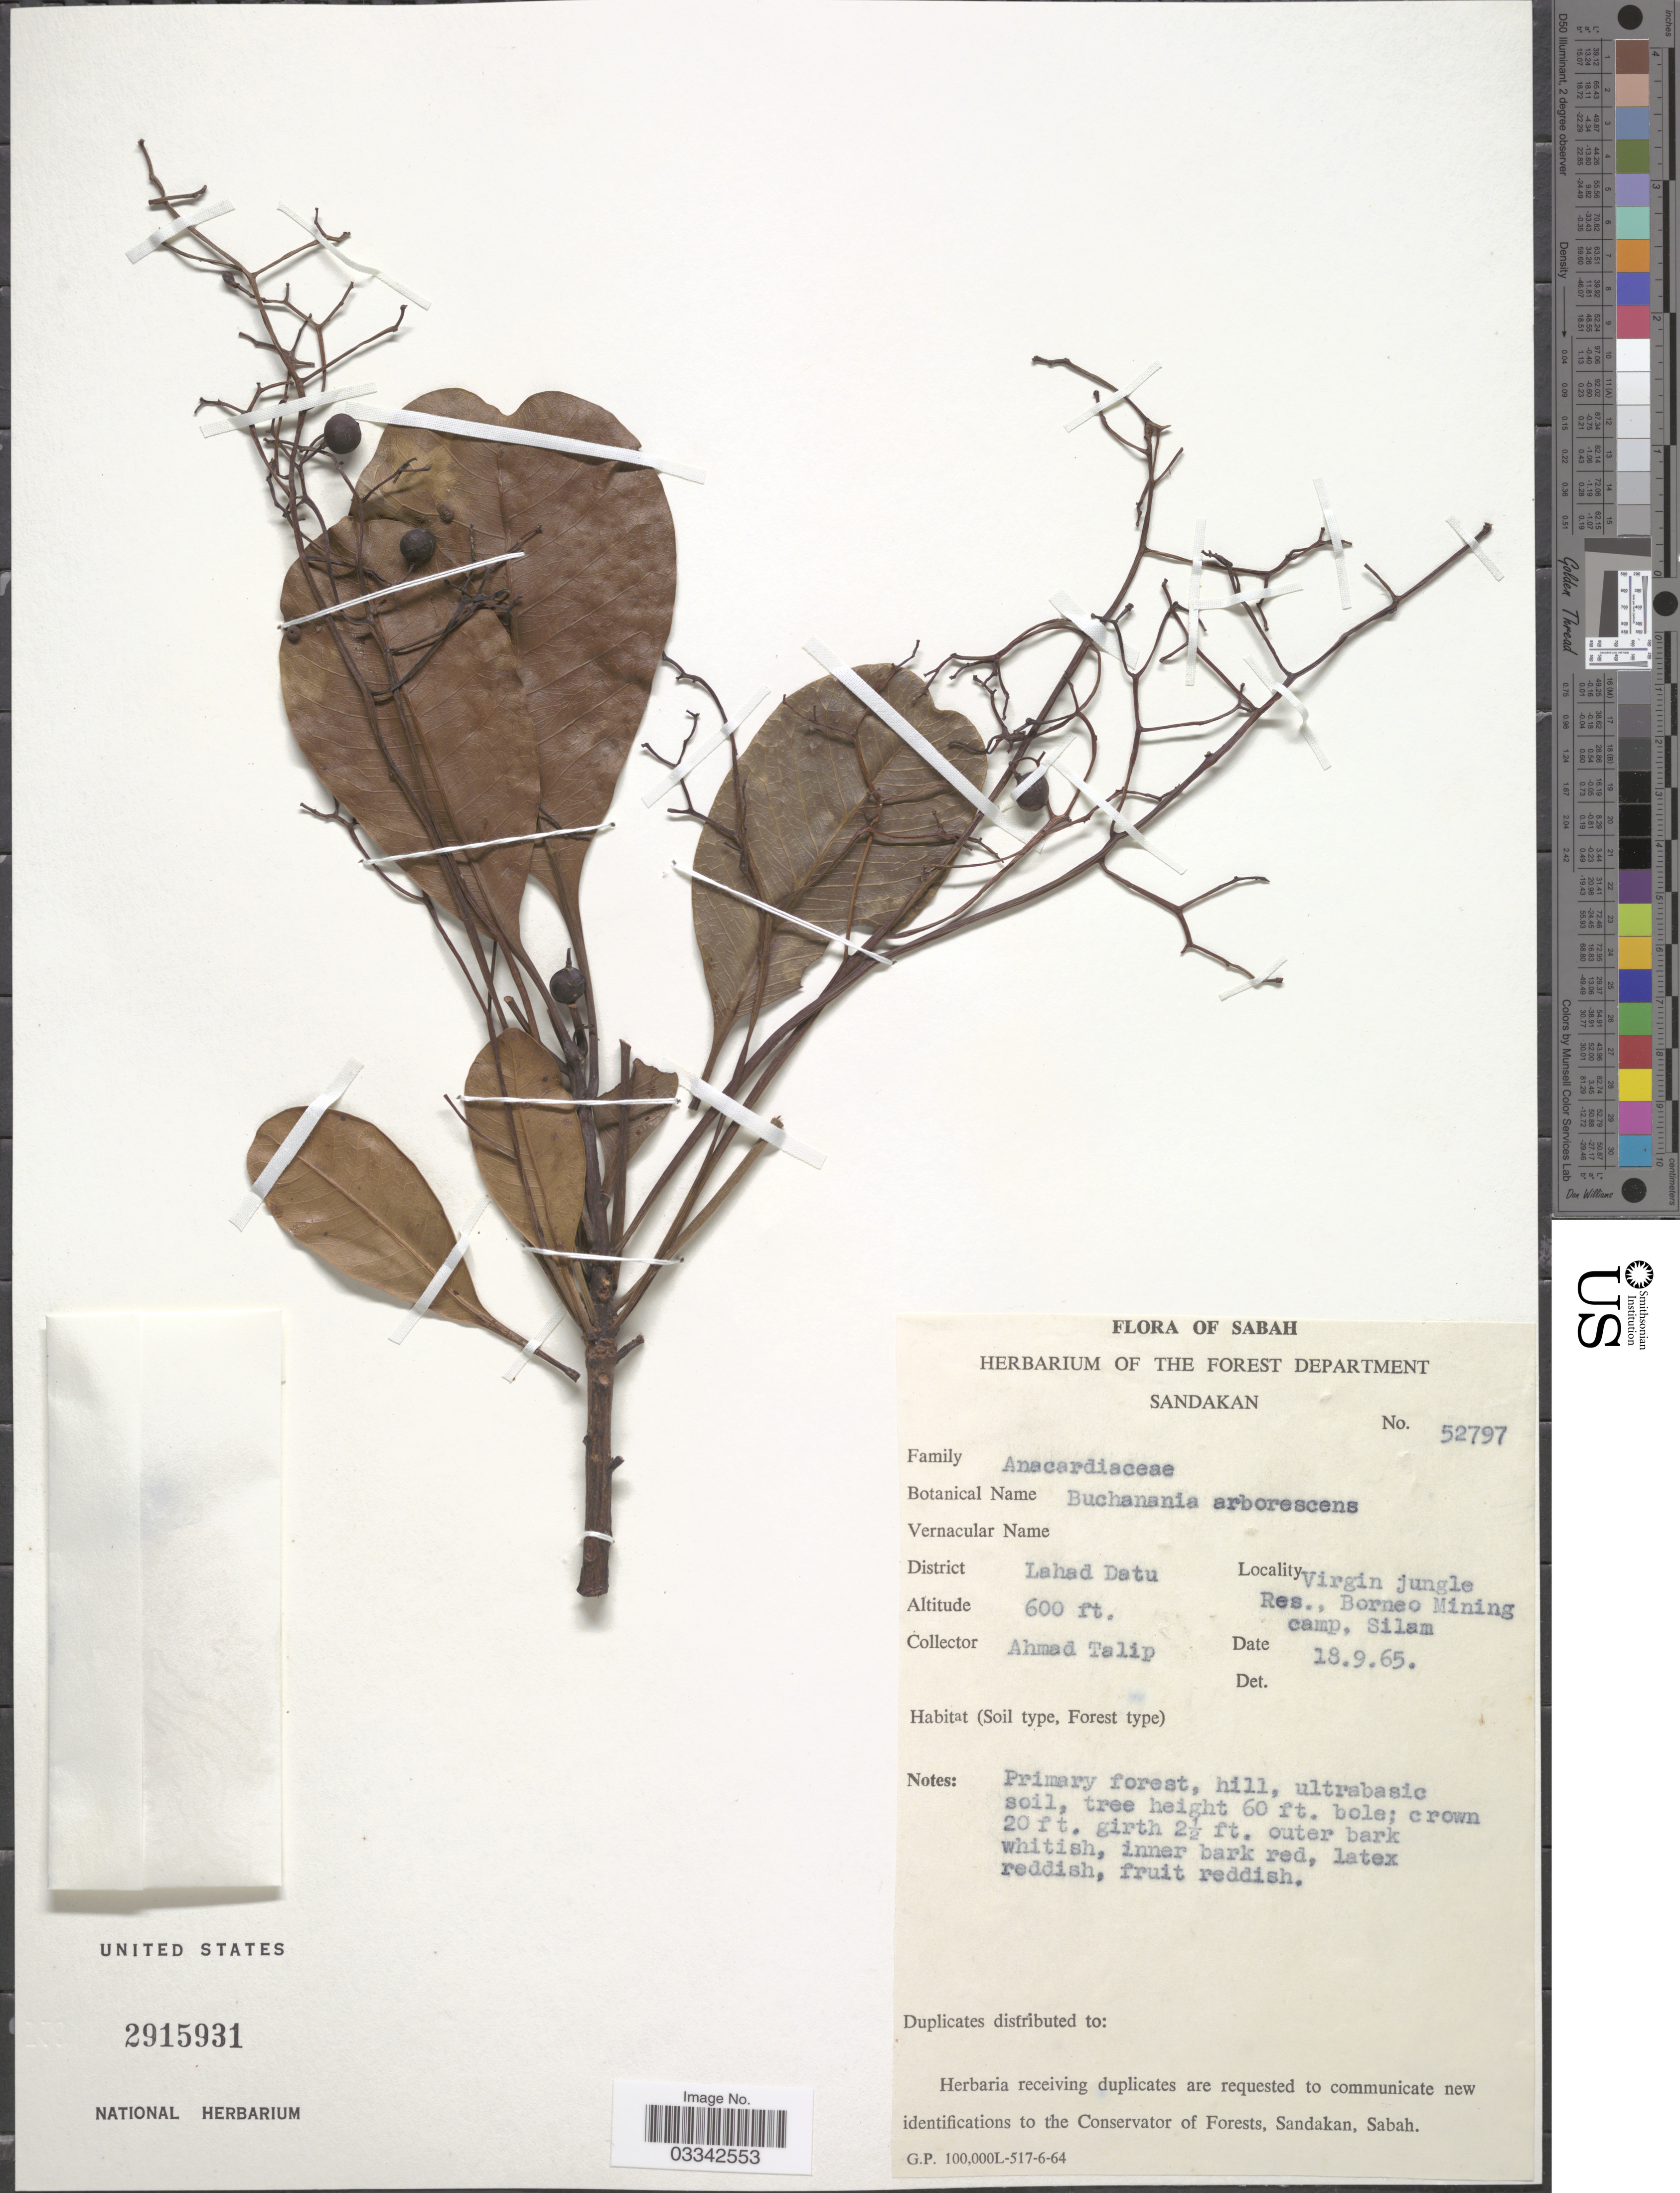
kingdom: Plantae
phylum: Tracheophyta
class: Magnoliopsida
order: Sapindales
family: Anacardiaceae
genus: Buchanania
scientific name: Buchanania arborescens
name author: (Blume) Blume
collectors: A. Talip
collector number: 52797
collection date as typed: Transcribed d/m/y: 18/9/65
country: Malaysia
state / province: Sabah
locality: District Lahad Datu. Virgin jungle Res., Borneo Mining camp, Silam.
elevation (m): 183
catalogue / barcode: US 2915931